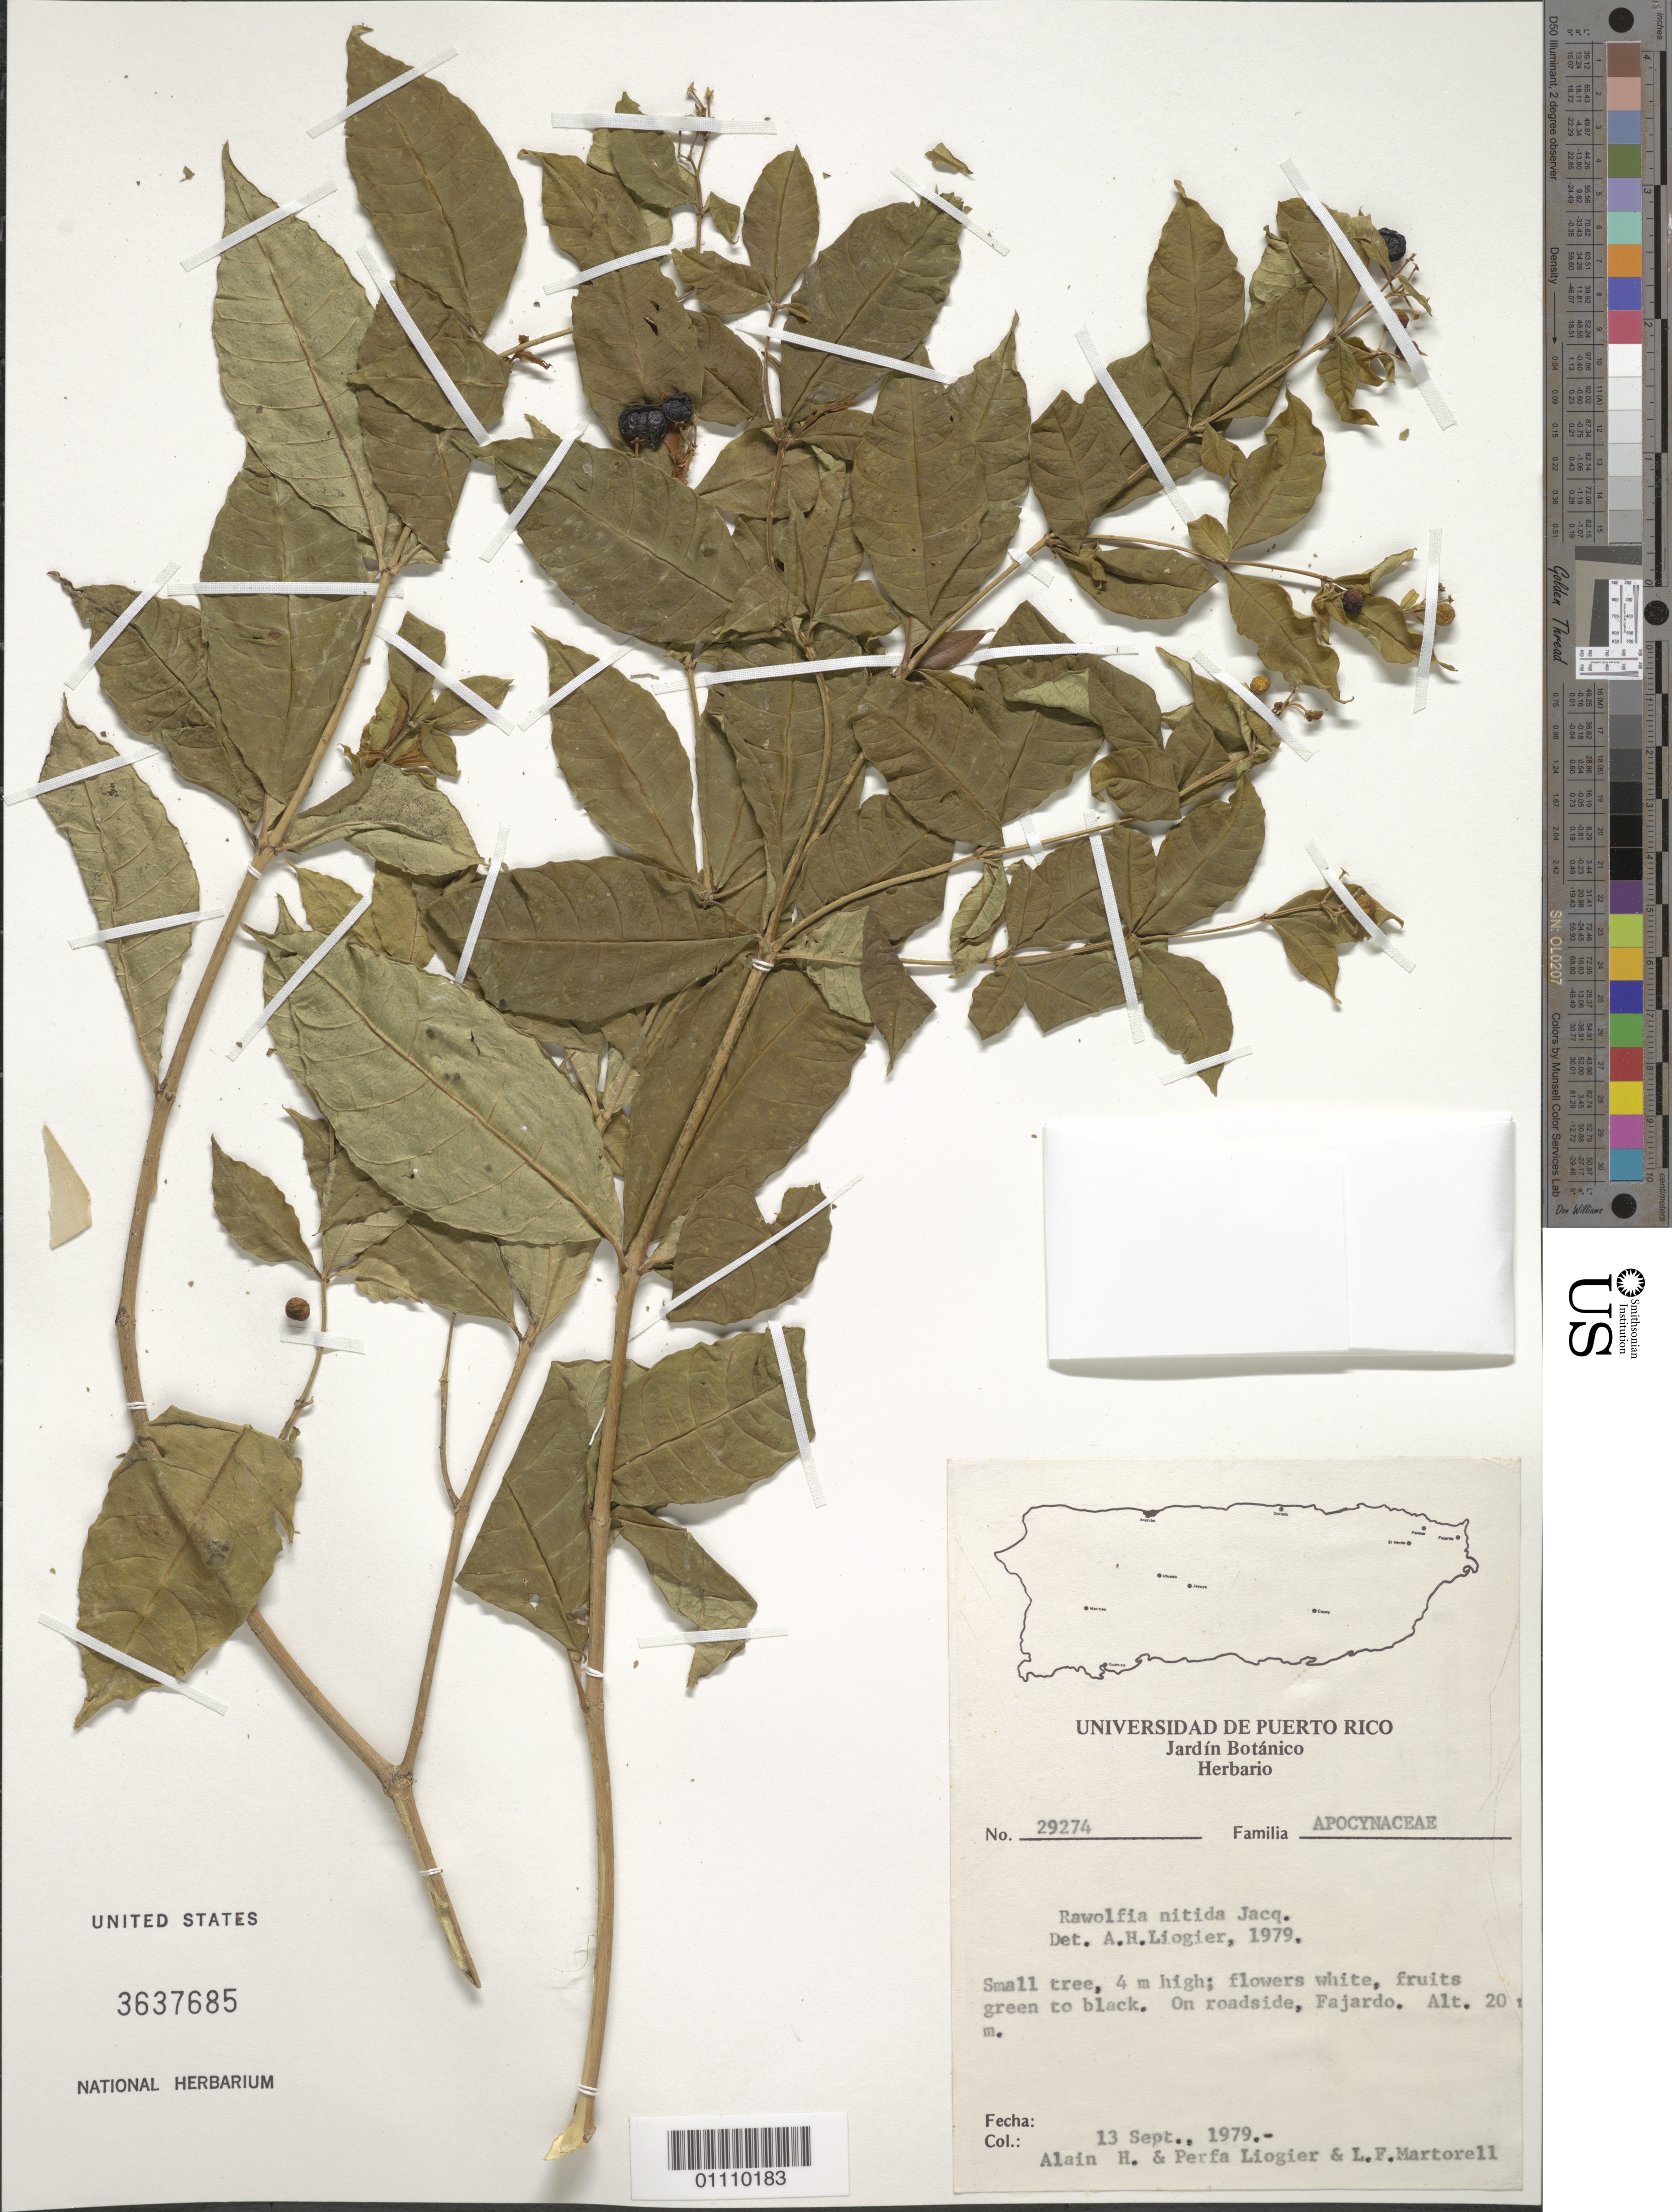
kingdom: Plantae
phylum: Tracheophyta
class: Magnoliopsida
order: Gentianales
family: Apocynaceae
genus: Rauvolfia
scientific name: Rauvolfia nitida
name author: Jacq.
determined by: Liogier, Alain H.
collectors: A. H. Liogier, M. P. Liogier & L. Martorell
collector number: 29274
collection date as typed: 13 Sep 1979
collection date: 1979-09-13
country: Puerto Rico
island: Puerto Rico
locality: Fajardo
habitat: On roadside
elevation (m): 20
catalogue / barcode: US 3637685